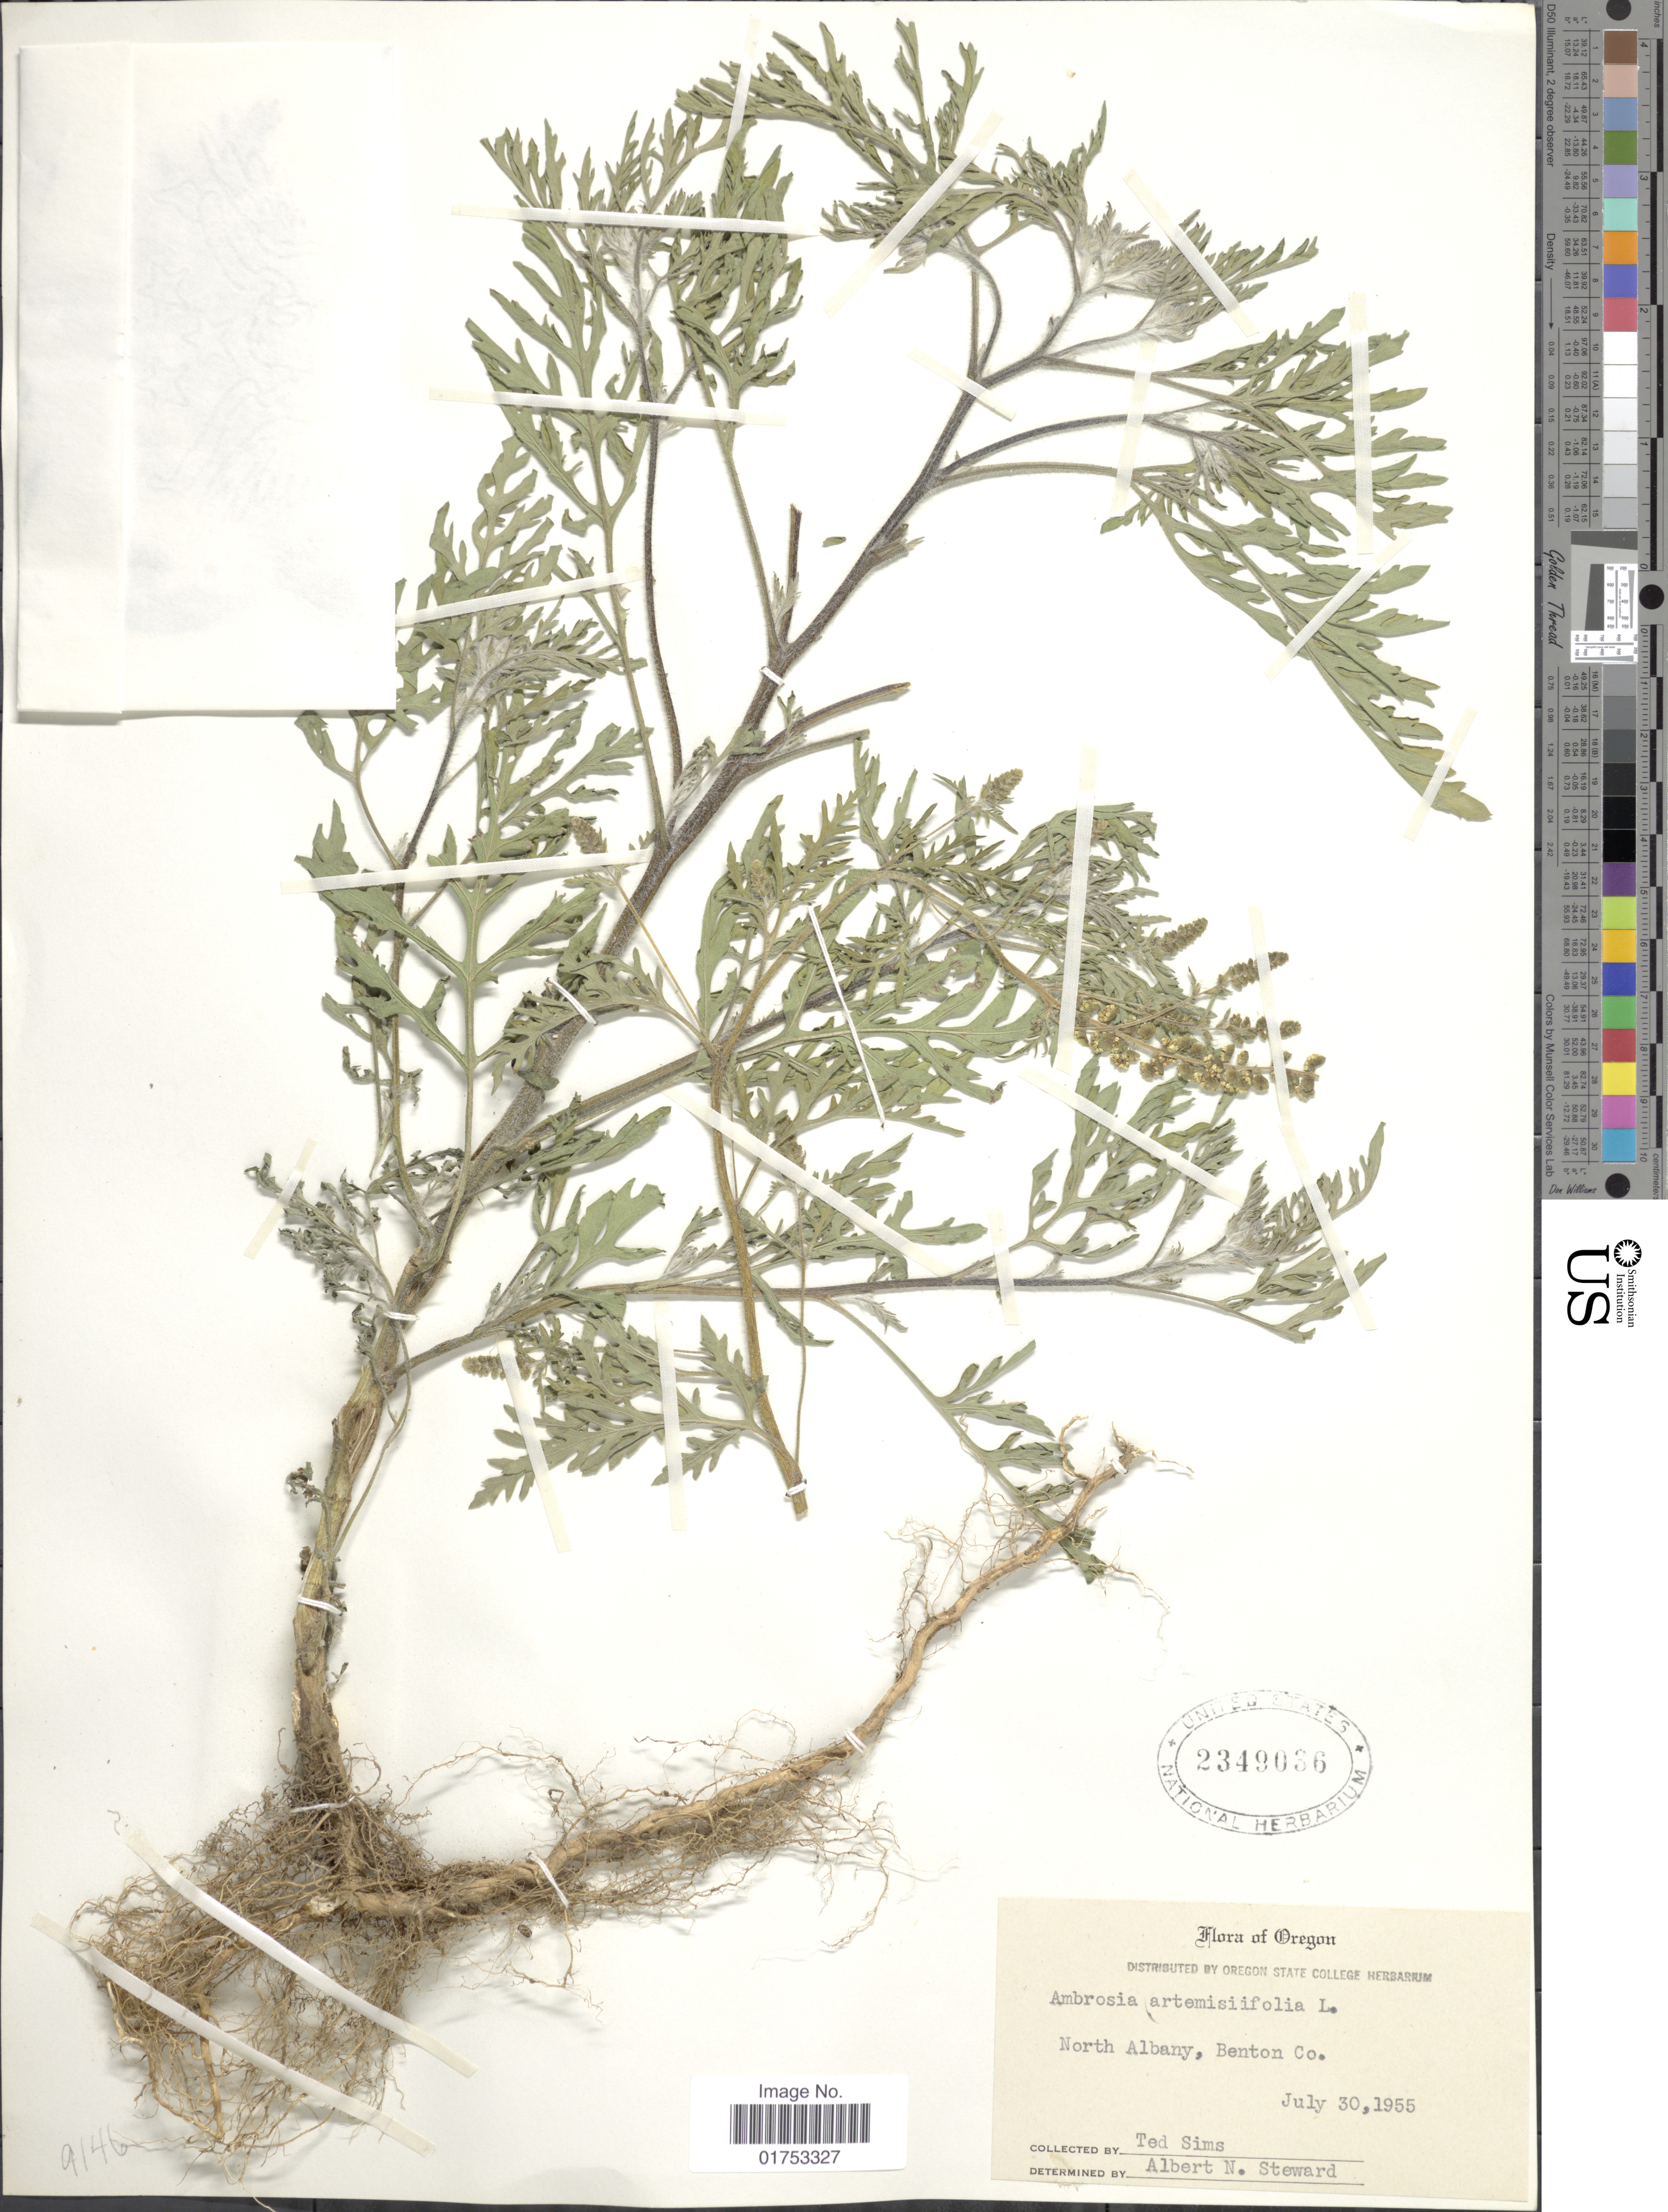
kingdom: Plantae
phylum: Tracheophyta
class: Magnoliopsida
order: Asterales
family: Asteraceae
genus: Ambrosia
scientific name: Ambrosia artemisiifolia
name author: L.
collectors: T. Sims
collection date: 1955-07-30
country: United States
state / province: Oregon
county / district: Benton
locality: North Albany, Benton Co.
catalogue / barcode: US 2349036